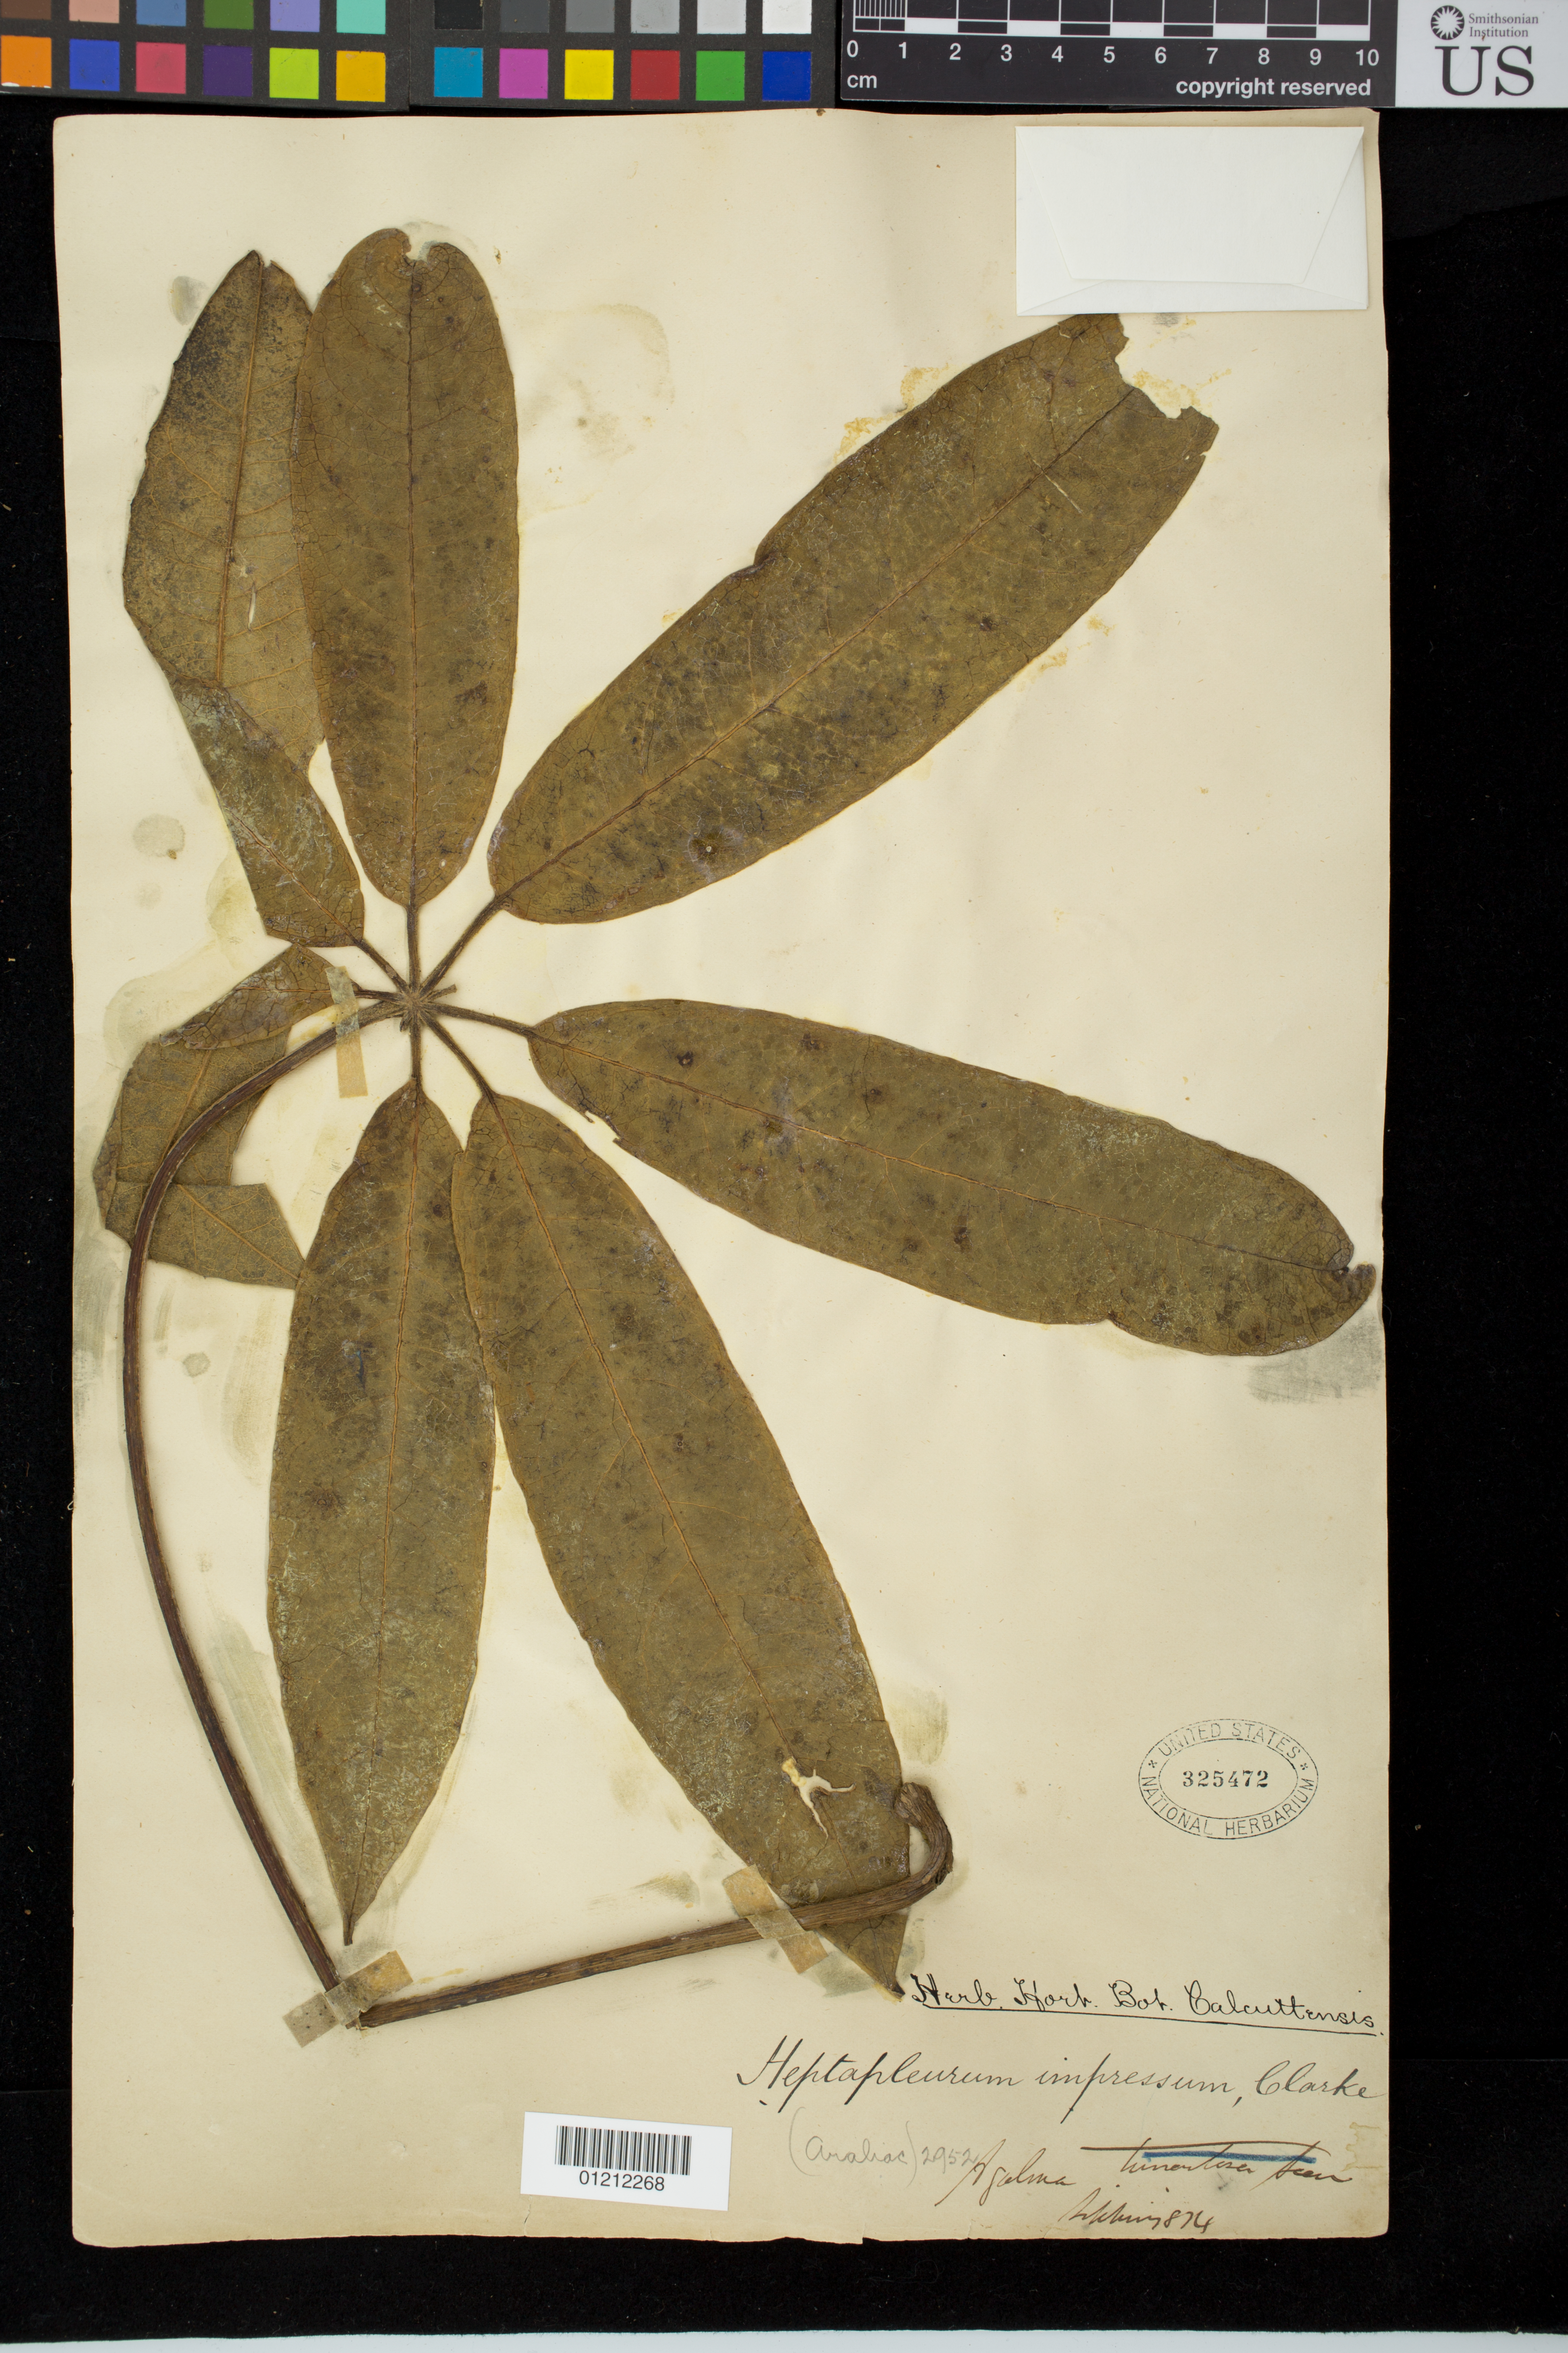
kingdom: Plantae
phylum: Tracheophyta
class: Magnoliopsida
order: Apiales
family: Araliaceae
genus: Schefflera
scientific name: Schefflera impressa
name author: Harms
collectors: ex Herb. Hort. Bot. Calcuttensis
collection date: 1874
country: India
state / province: Sikkim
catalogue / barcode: US 325472